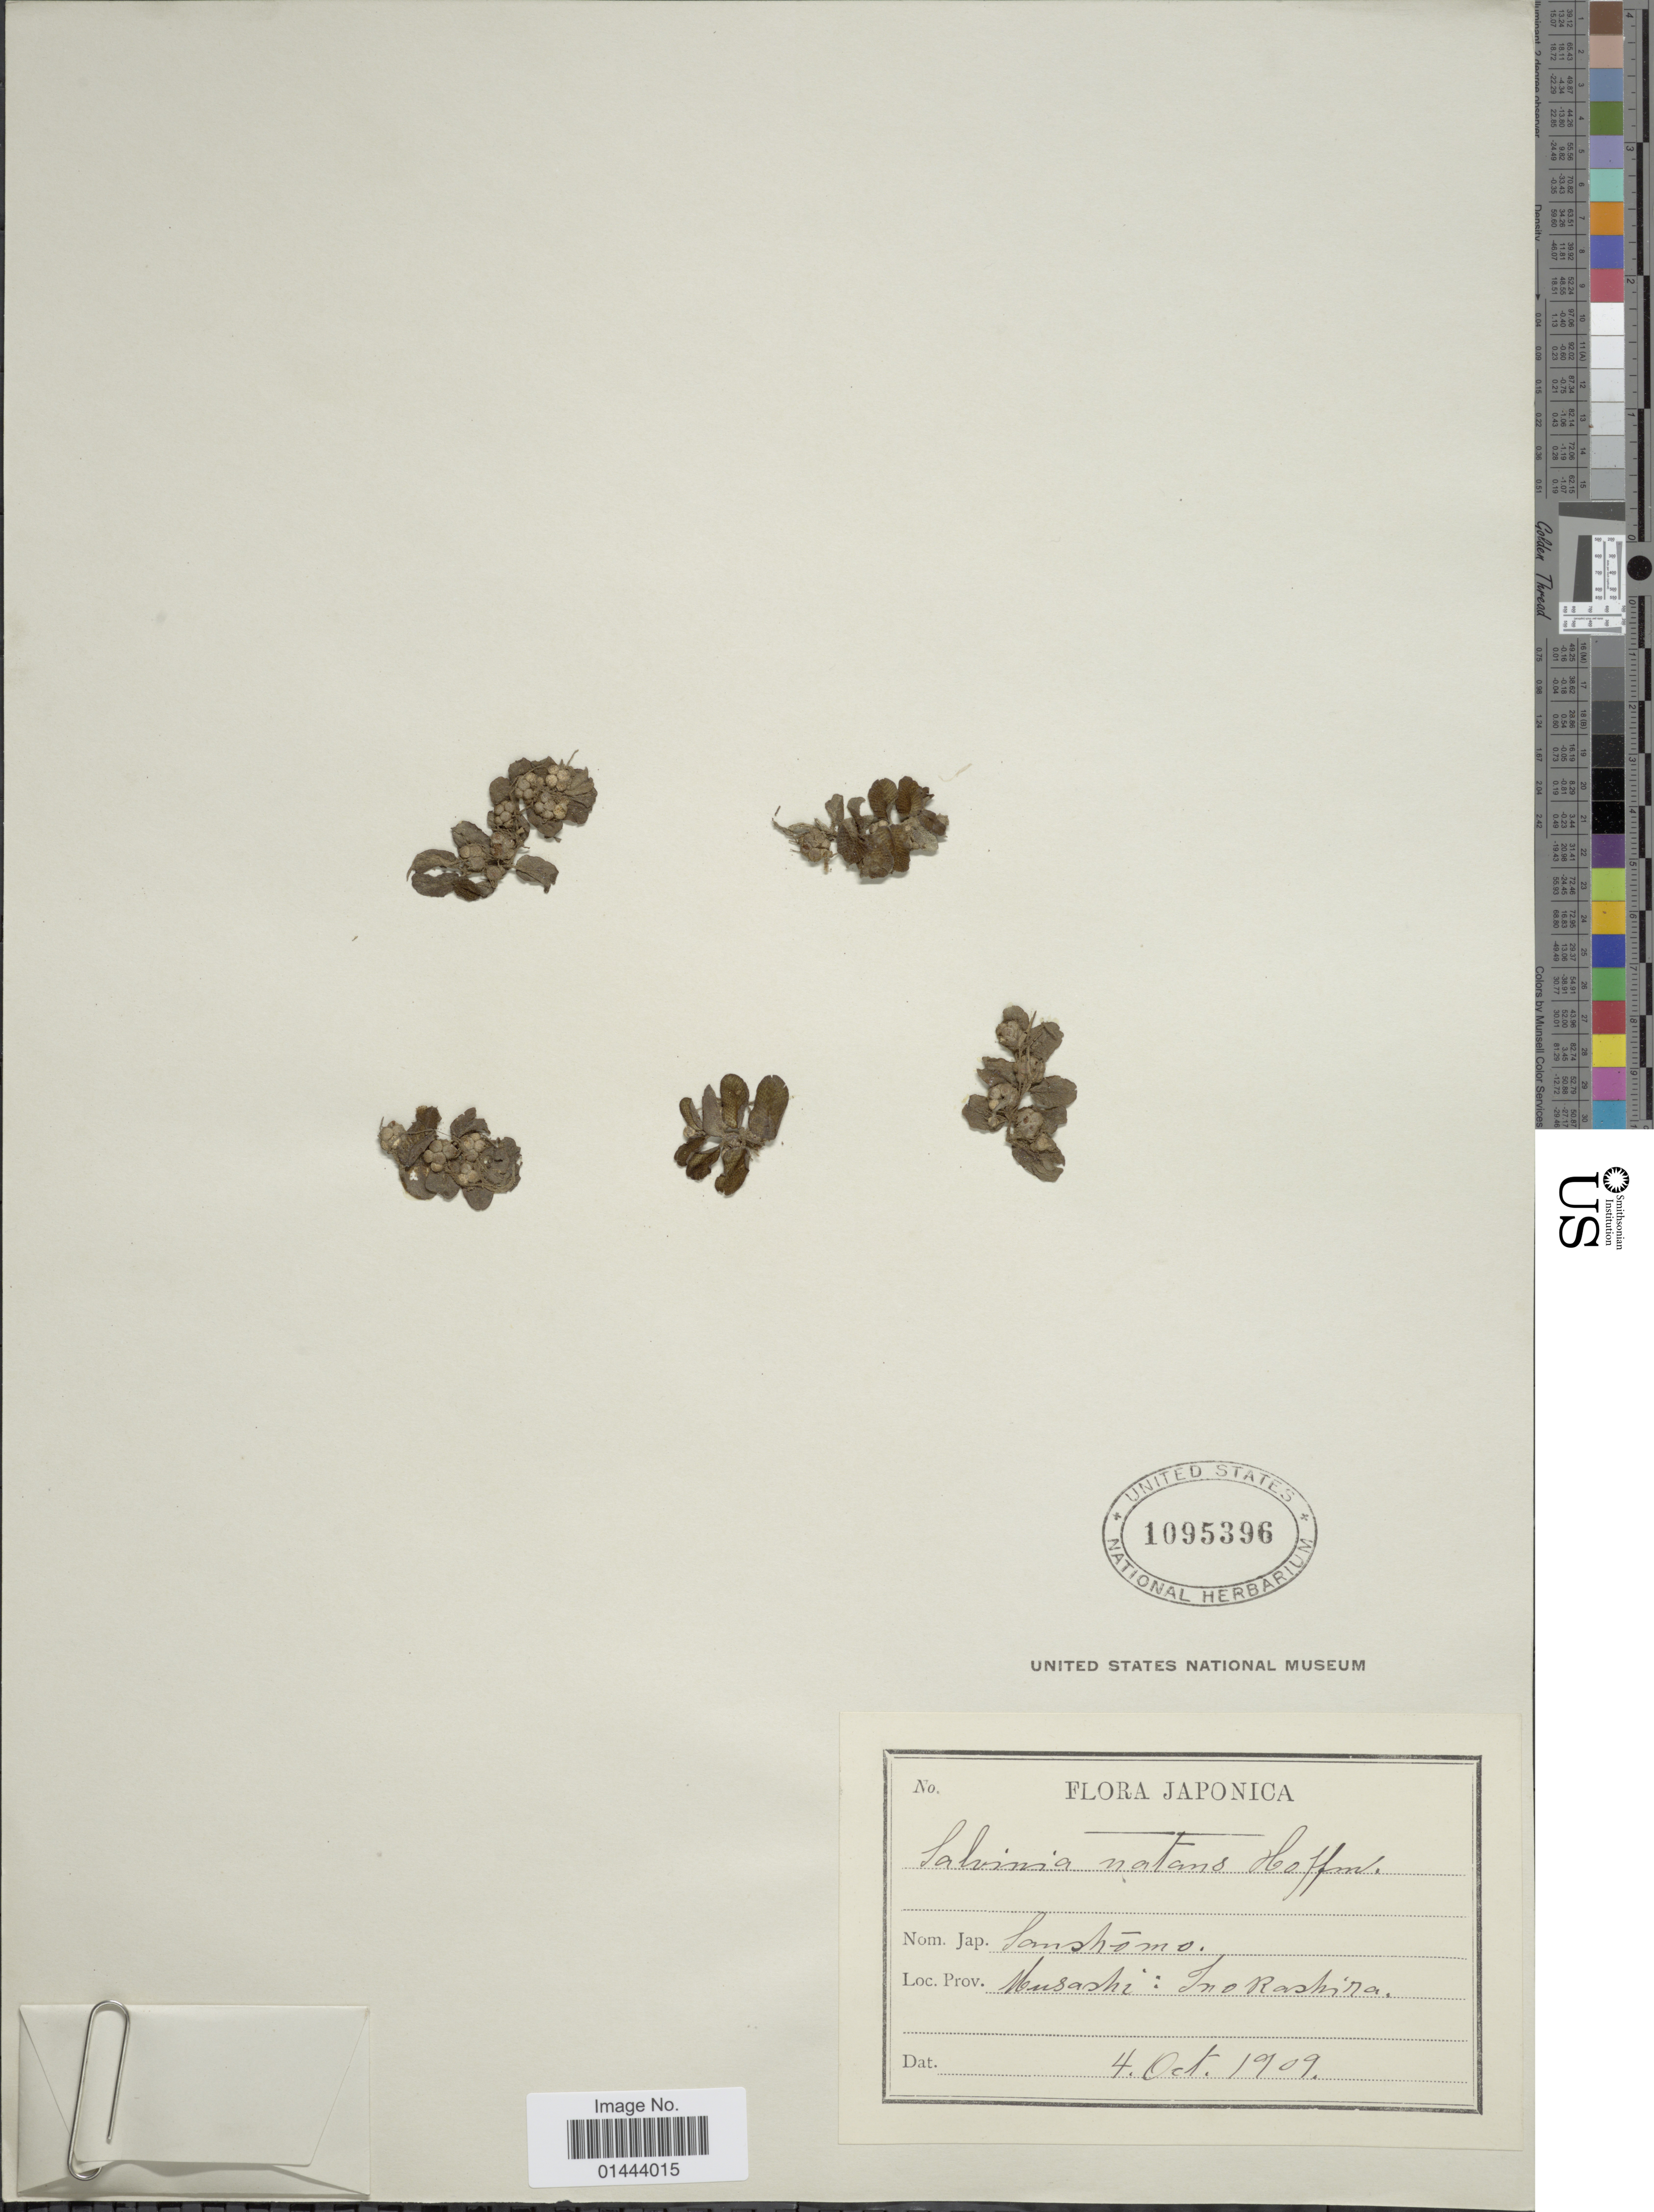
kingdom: Plantae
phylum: Tracheophyta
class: Polypodiopsida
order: Salviniales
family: Salviniaceae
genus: Salvinia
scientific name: Salvinia natans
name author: (L.) All.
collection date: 1909-10-04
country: Japan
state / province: Tokyo, Federal City of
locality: Musashi: Inokashira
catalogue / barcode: US 1095396